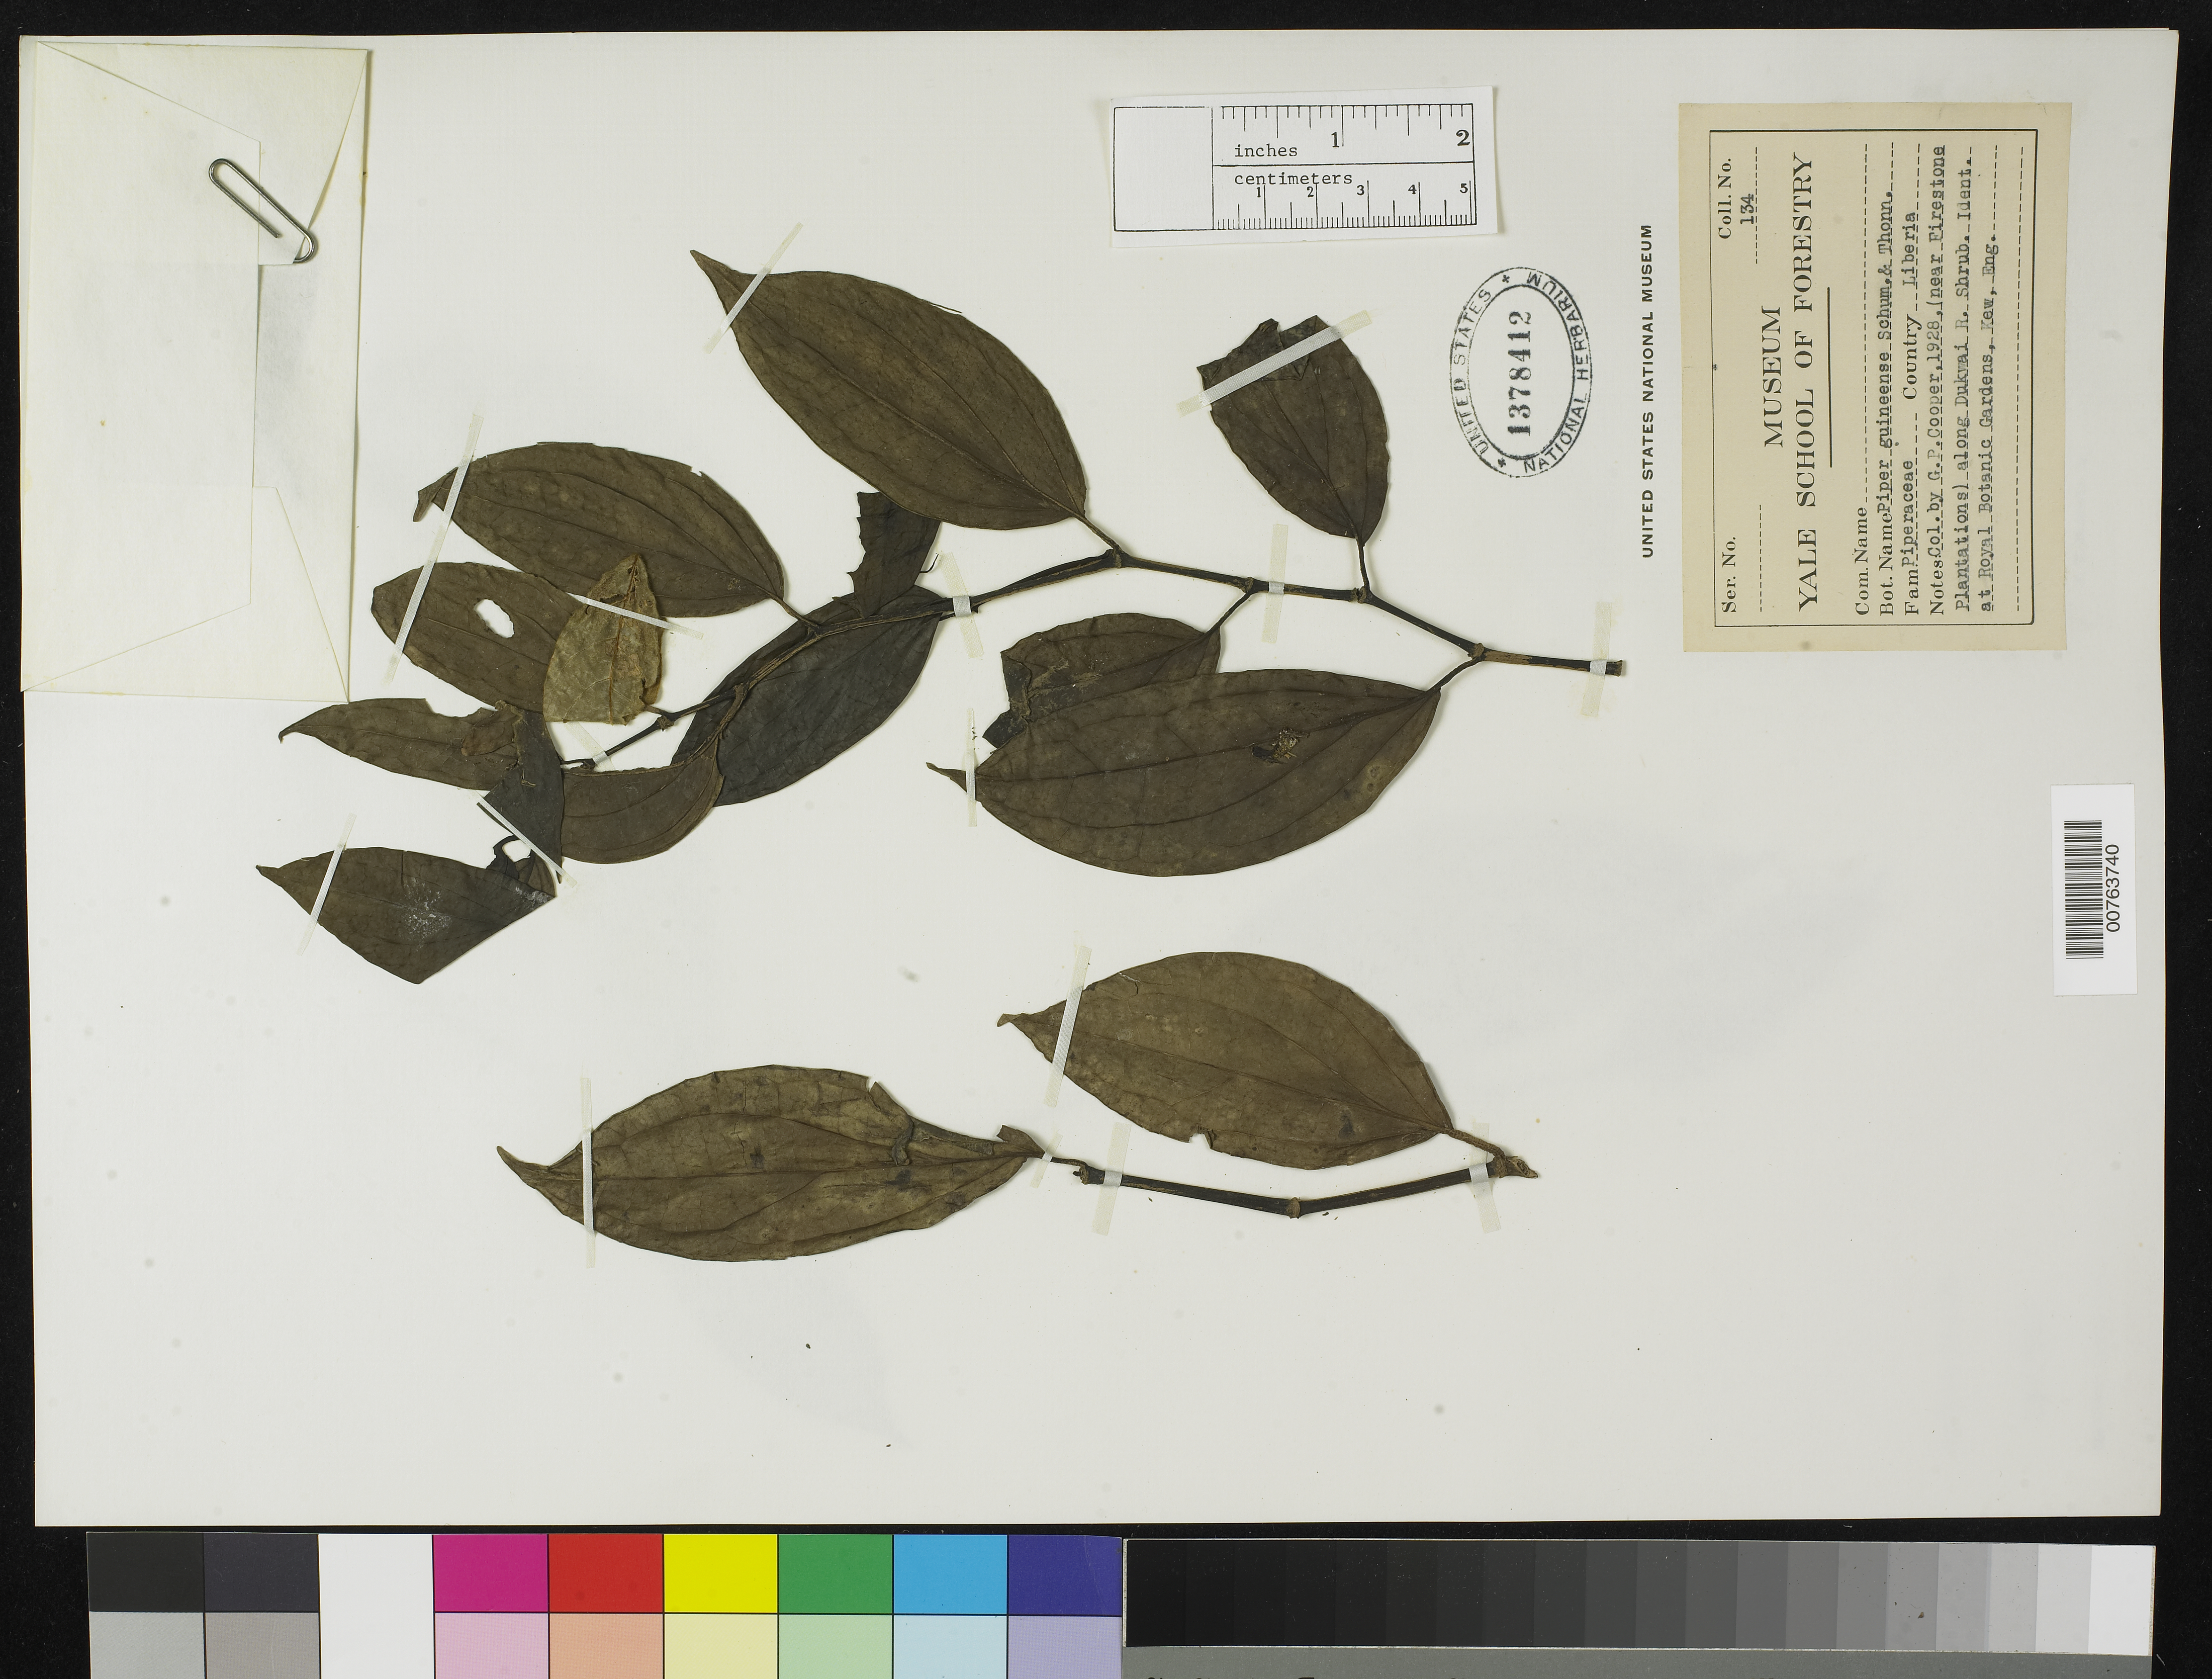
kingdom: Plantae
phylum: Tracheophyta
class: Magnoliopsida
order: Piperales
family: Piperaceae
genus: Piper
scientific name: Piper guineense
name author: Schumach. & Thonn.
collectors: G. Cooper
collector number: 134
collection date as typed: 1928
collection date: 1928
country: Liberia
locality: (near Firestone Plantations) along Dukwai River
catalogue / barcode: US 1378412